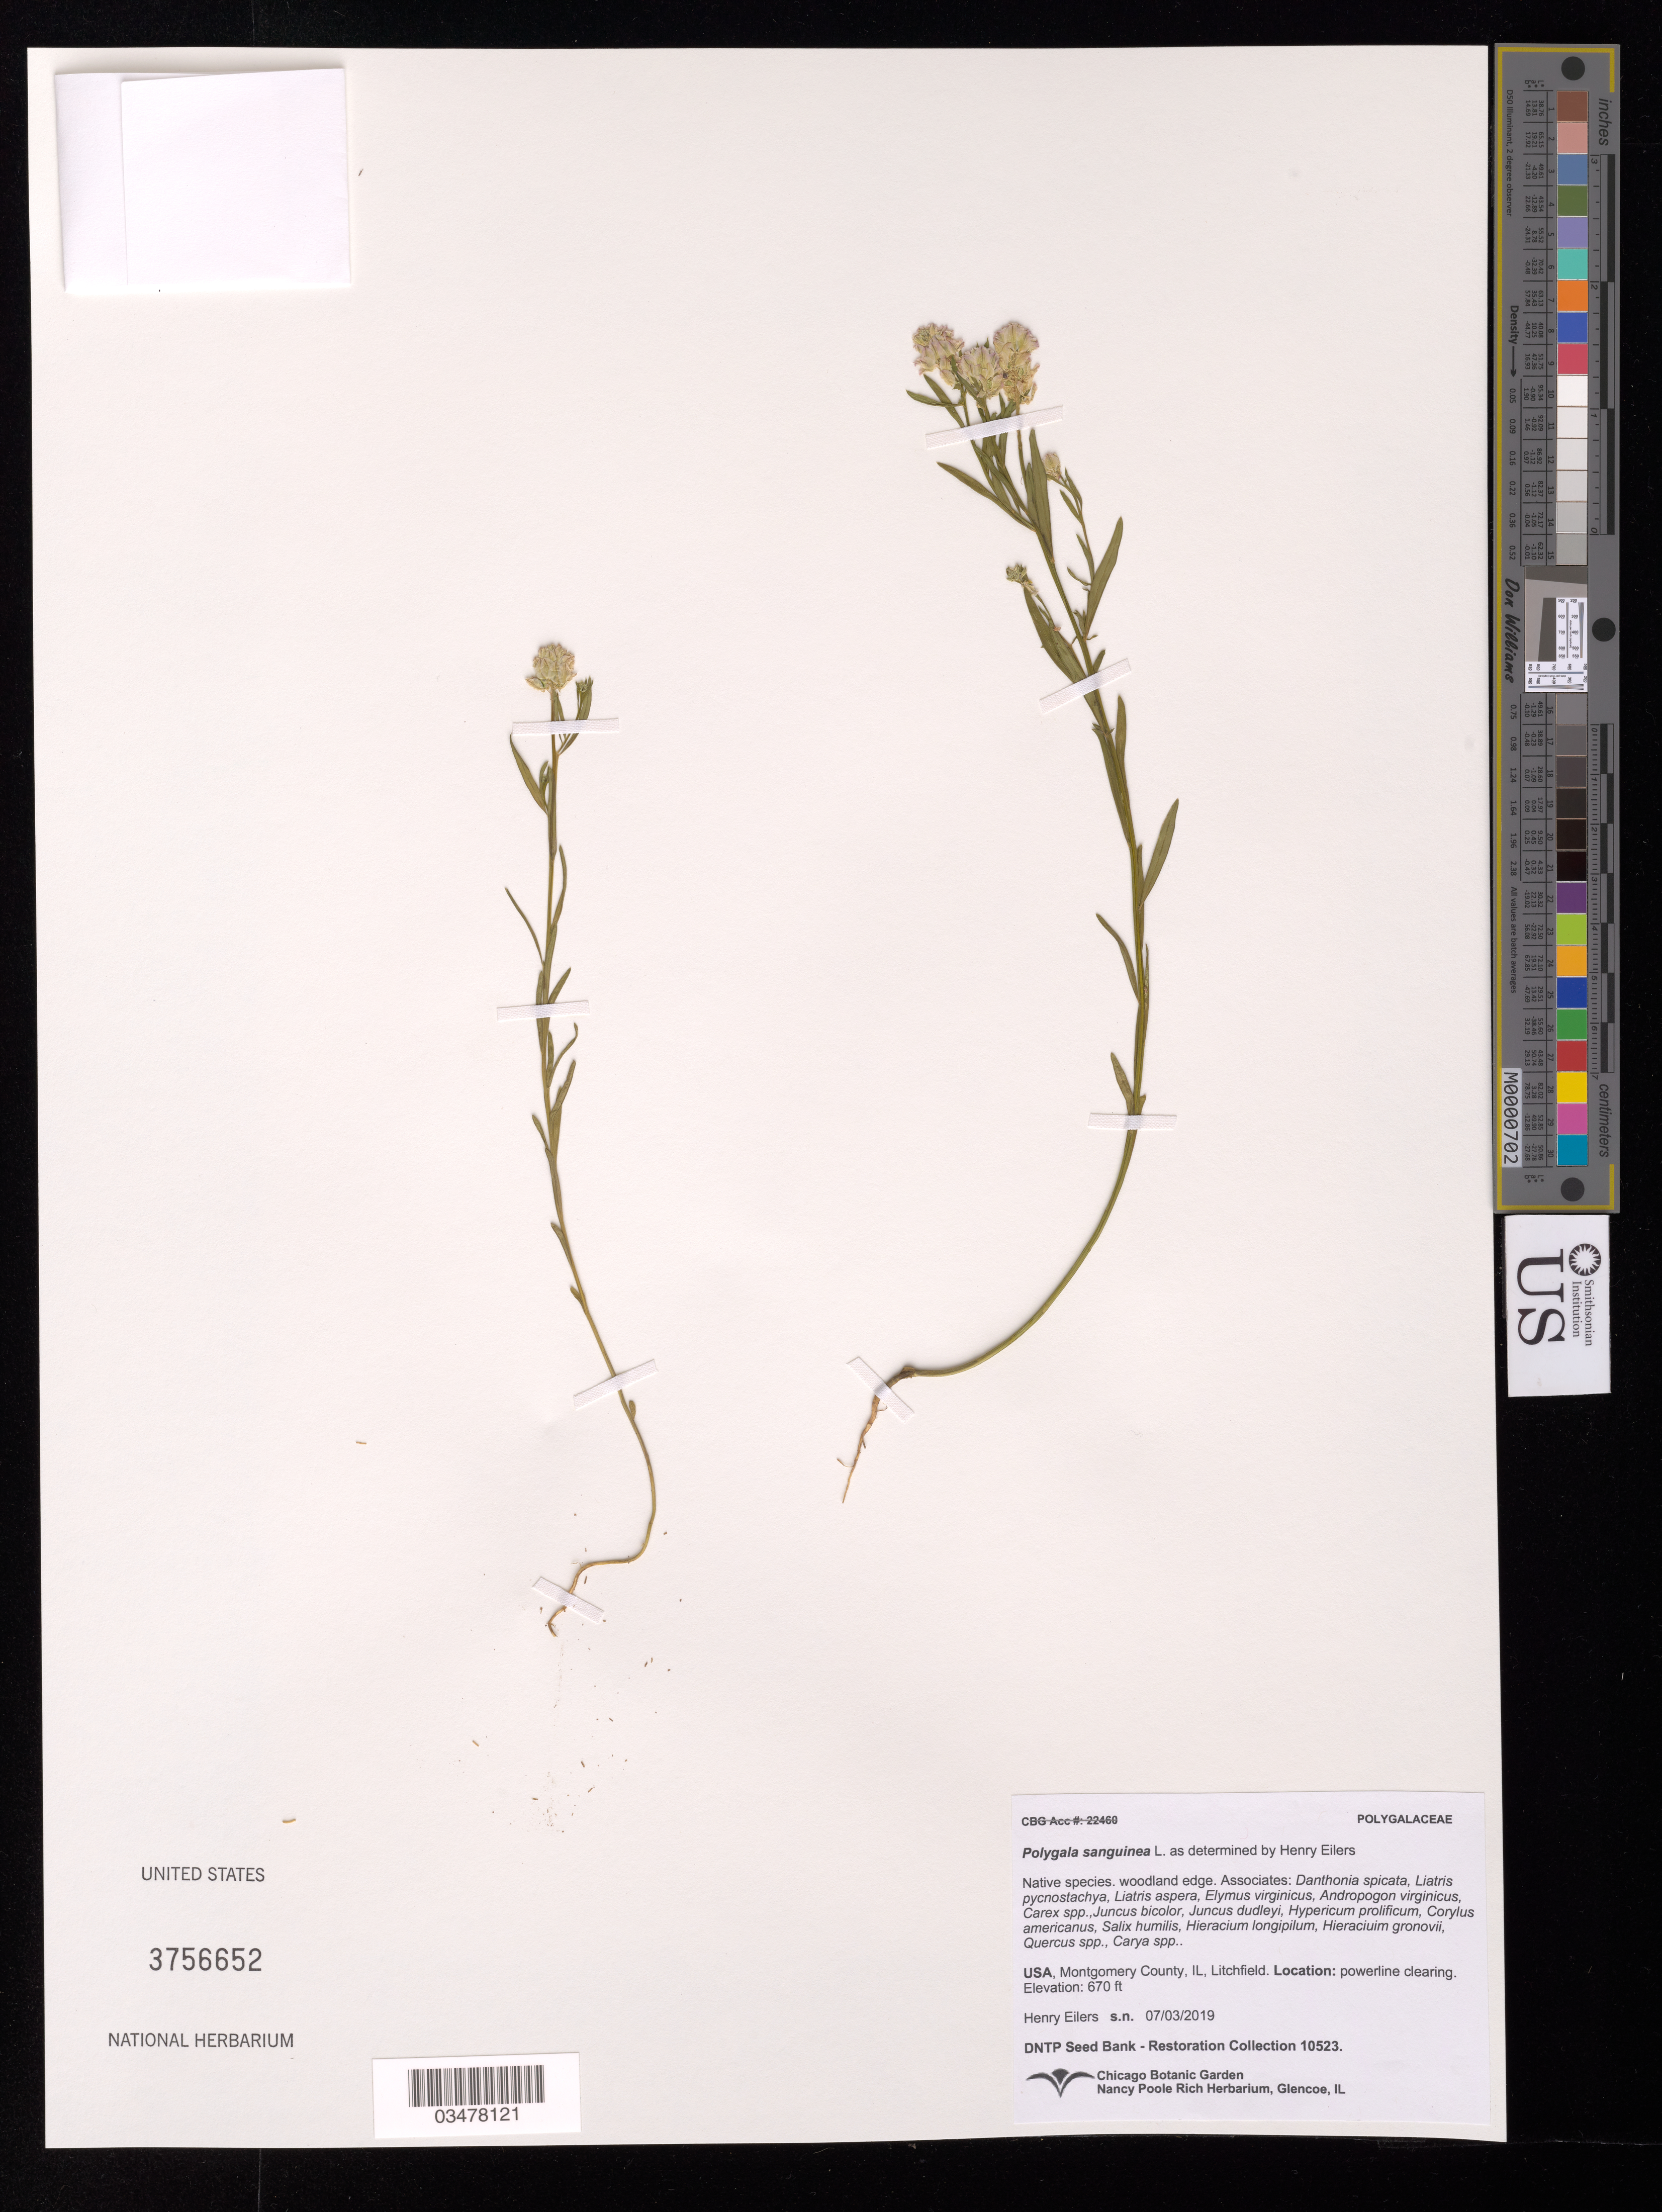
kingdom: Plantae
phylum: Tracheophyta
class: Magnoliopsida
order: Fabales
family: Polygalaceae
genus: Polygala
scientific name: Polygala sanguinea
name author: L.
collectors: H. Eilers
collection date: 2019-07-03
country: United States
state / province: Illinois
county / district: Montgomery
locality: Litchfield. Powerline clearing.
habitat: Woodland edge. With Liatris aspera, Carex sp., Juncus bicolor, Salix humilis. Carya sp., ect.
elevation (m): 204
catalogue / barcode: US 3756652